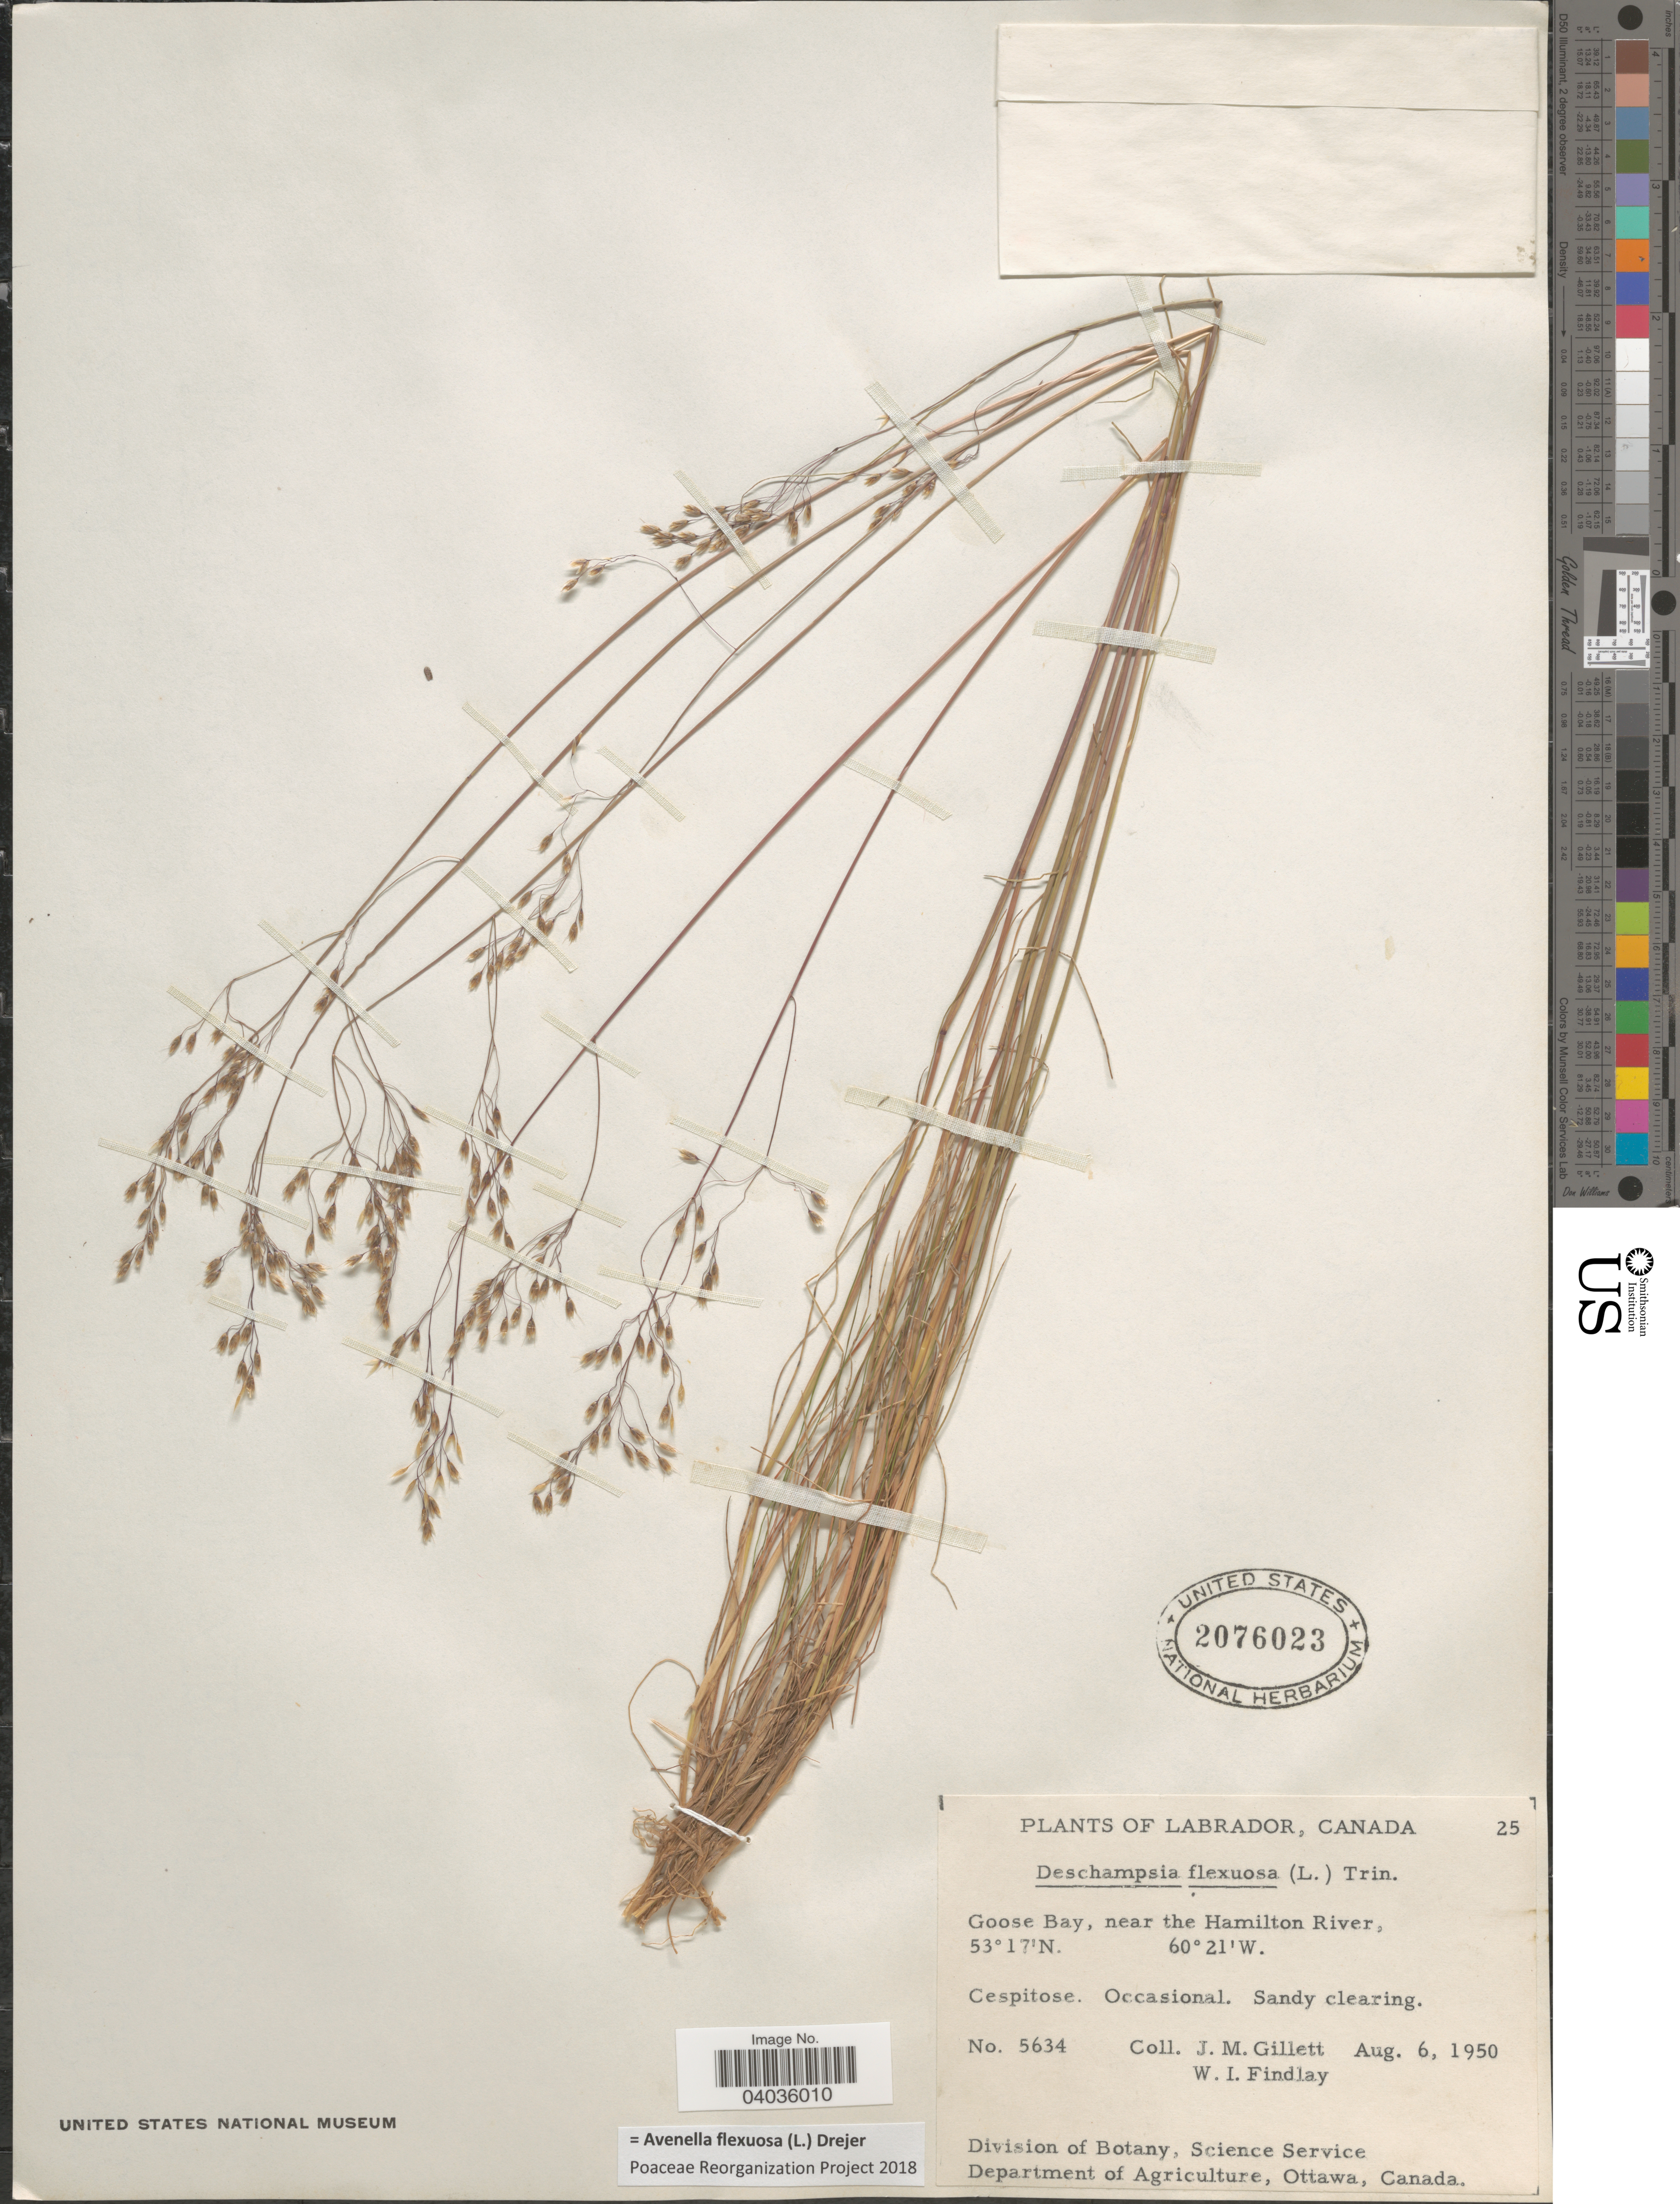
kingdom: Plantae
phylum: Tracheophyta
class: Liliopsida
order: Poales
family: Poaceae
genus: Avenella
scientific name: Avenella flexuosa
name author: (L.) Drejer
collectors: J. M. Gillett & W. Findlay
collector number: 5634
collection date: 1950-08-06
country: Canada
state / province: Newfoundland and Labrador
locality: Labrador. Goose Bay, near the Hamilton River.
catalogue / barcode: US 2076023